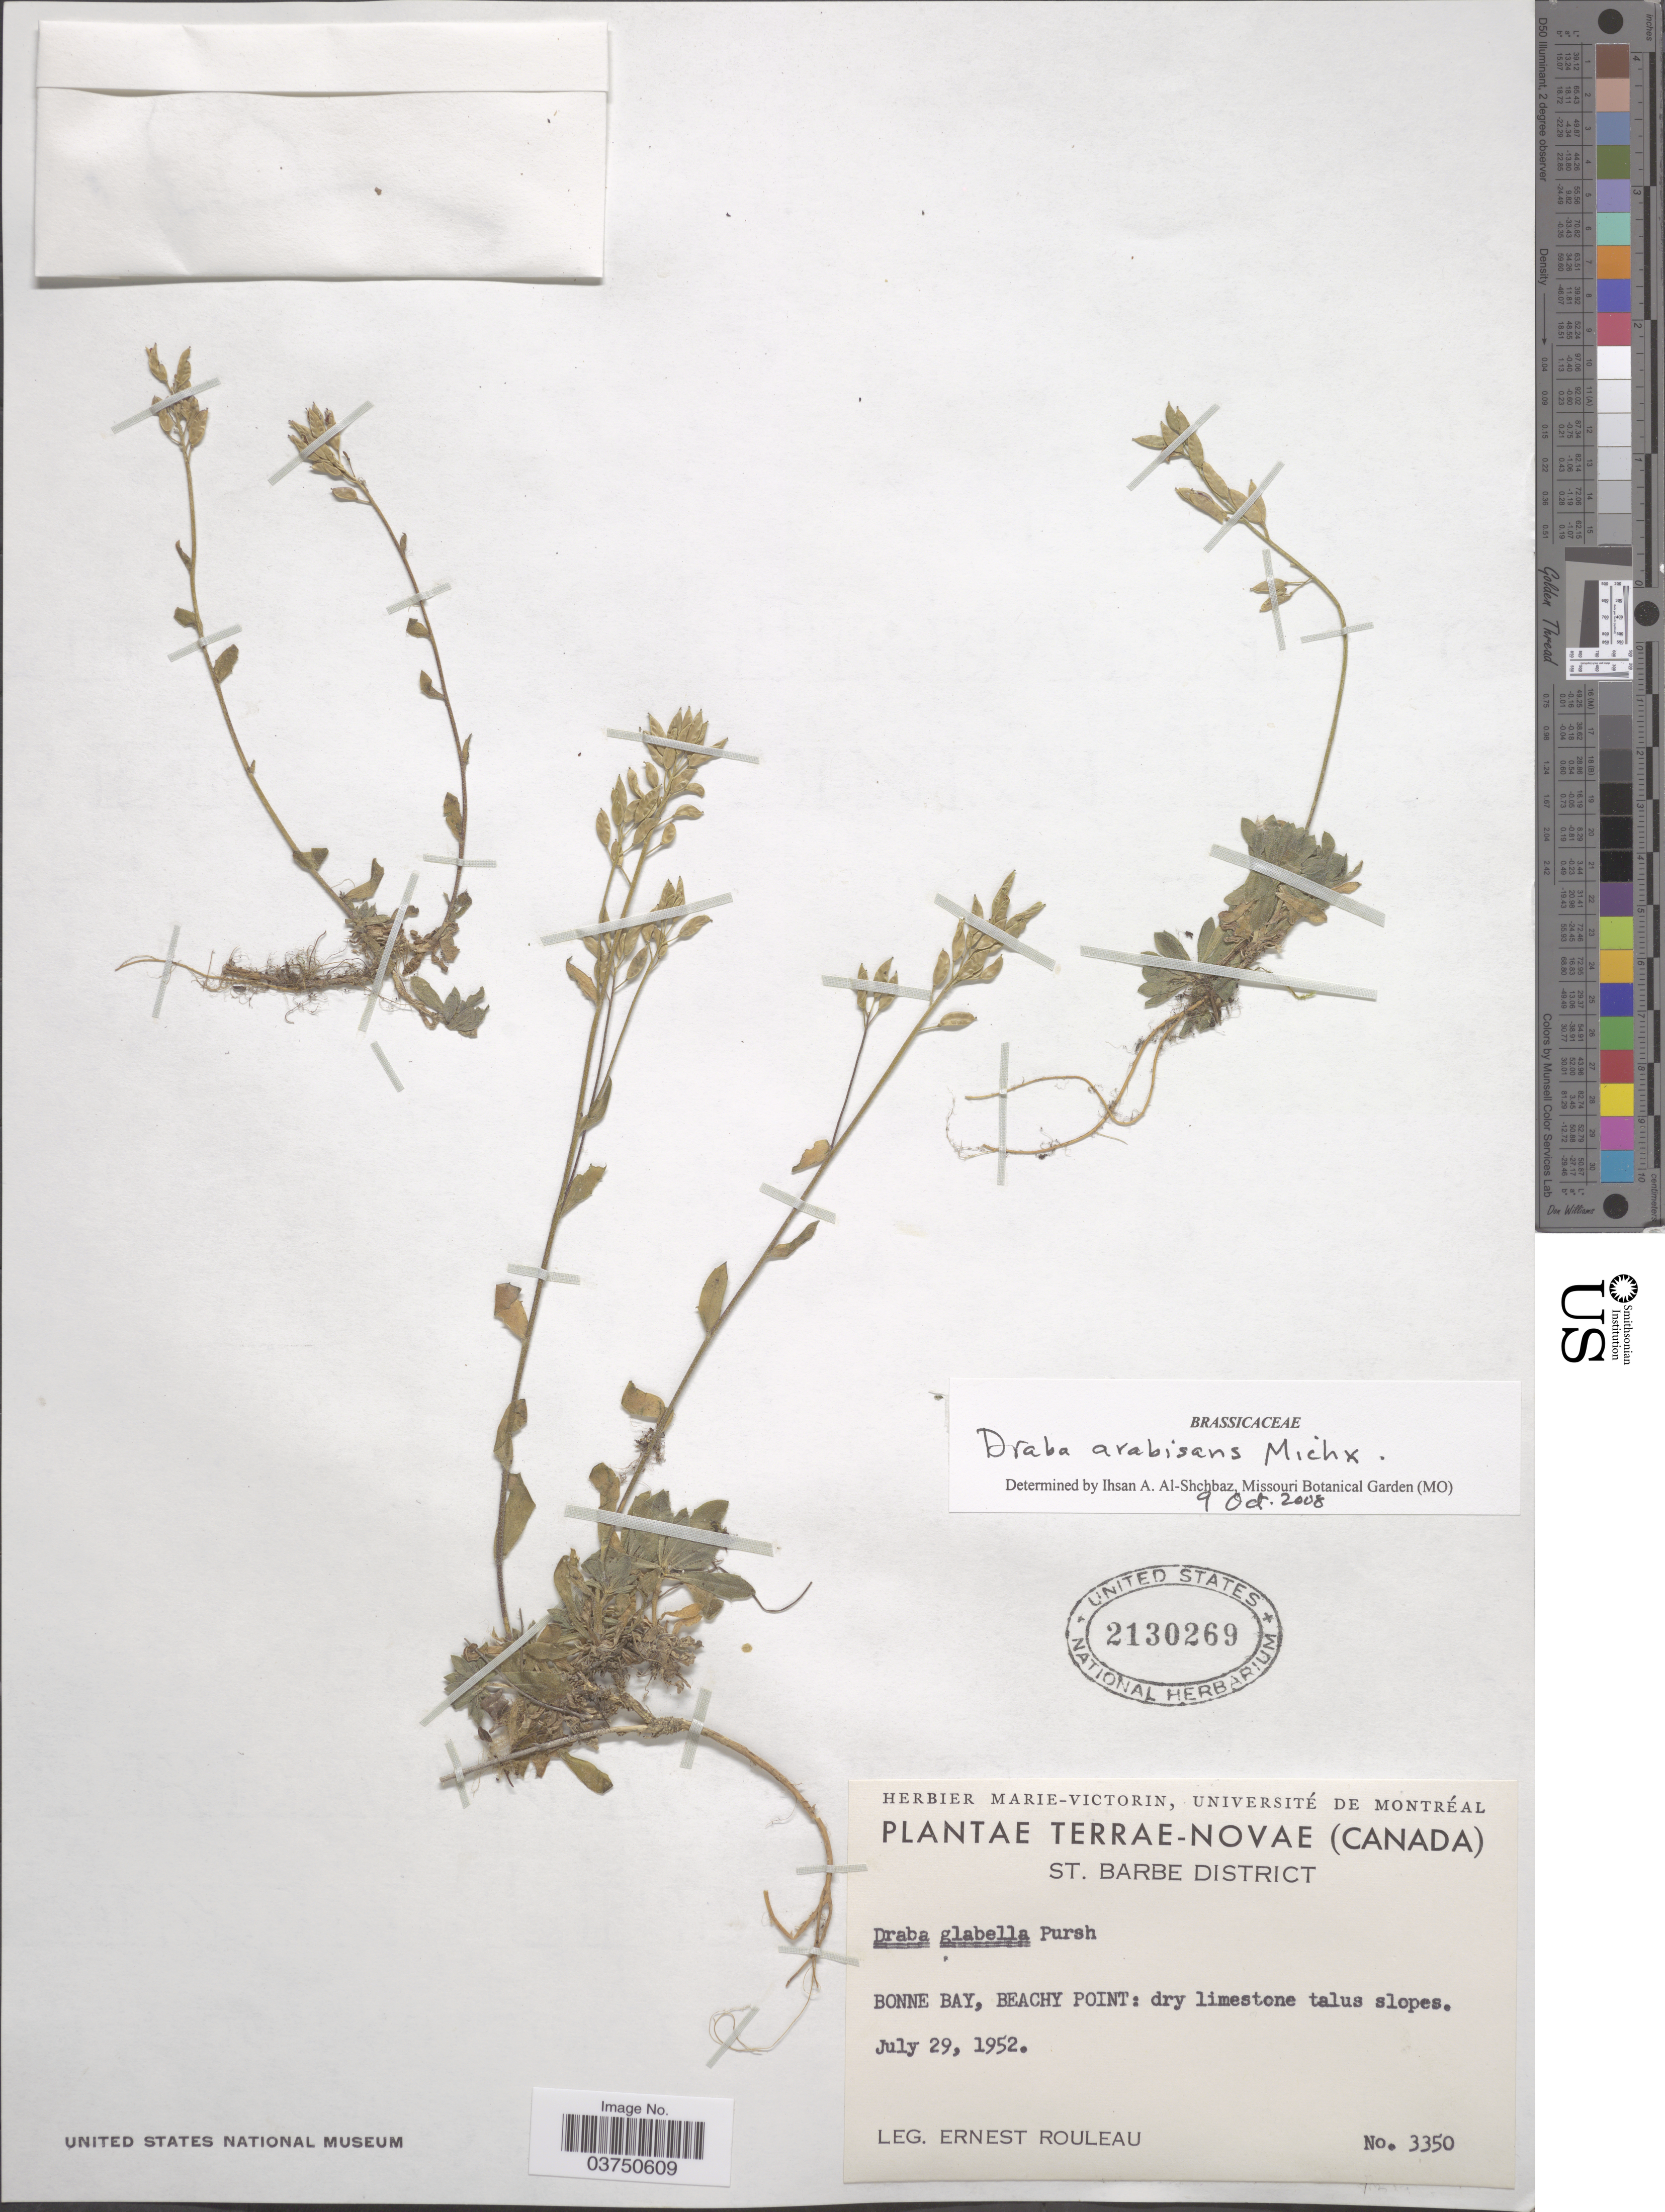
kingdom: Plantae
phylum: Tracheophyta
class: Magnoliopsida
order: Brassicales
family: Brassicaceae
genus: Draba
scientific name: Draba arabisans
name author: Michx.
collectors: J. Rouleau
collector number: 3350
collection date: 1952-07-29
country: Canada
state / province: Newfoundland and Labrador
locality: Terrae-Novae. St. Barbe District. Bonne Bay, Beachy Point: dry limestone talus slopes.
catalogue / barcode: US 2130269